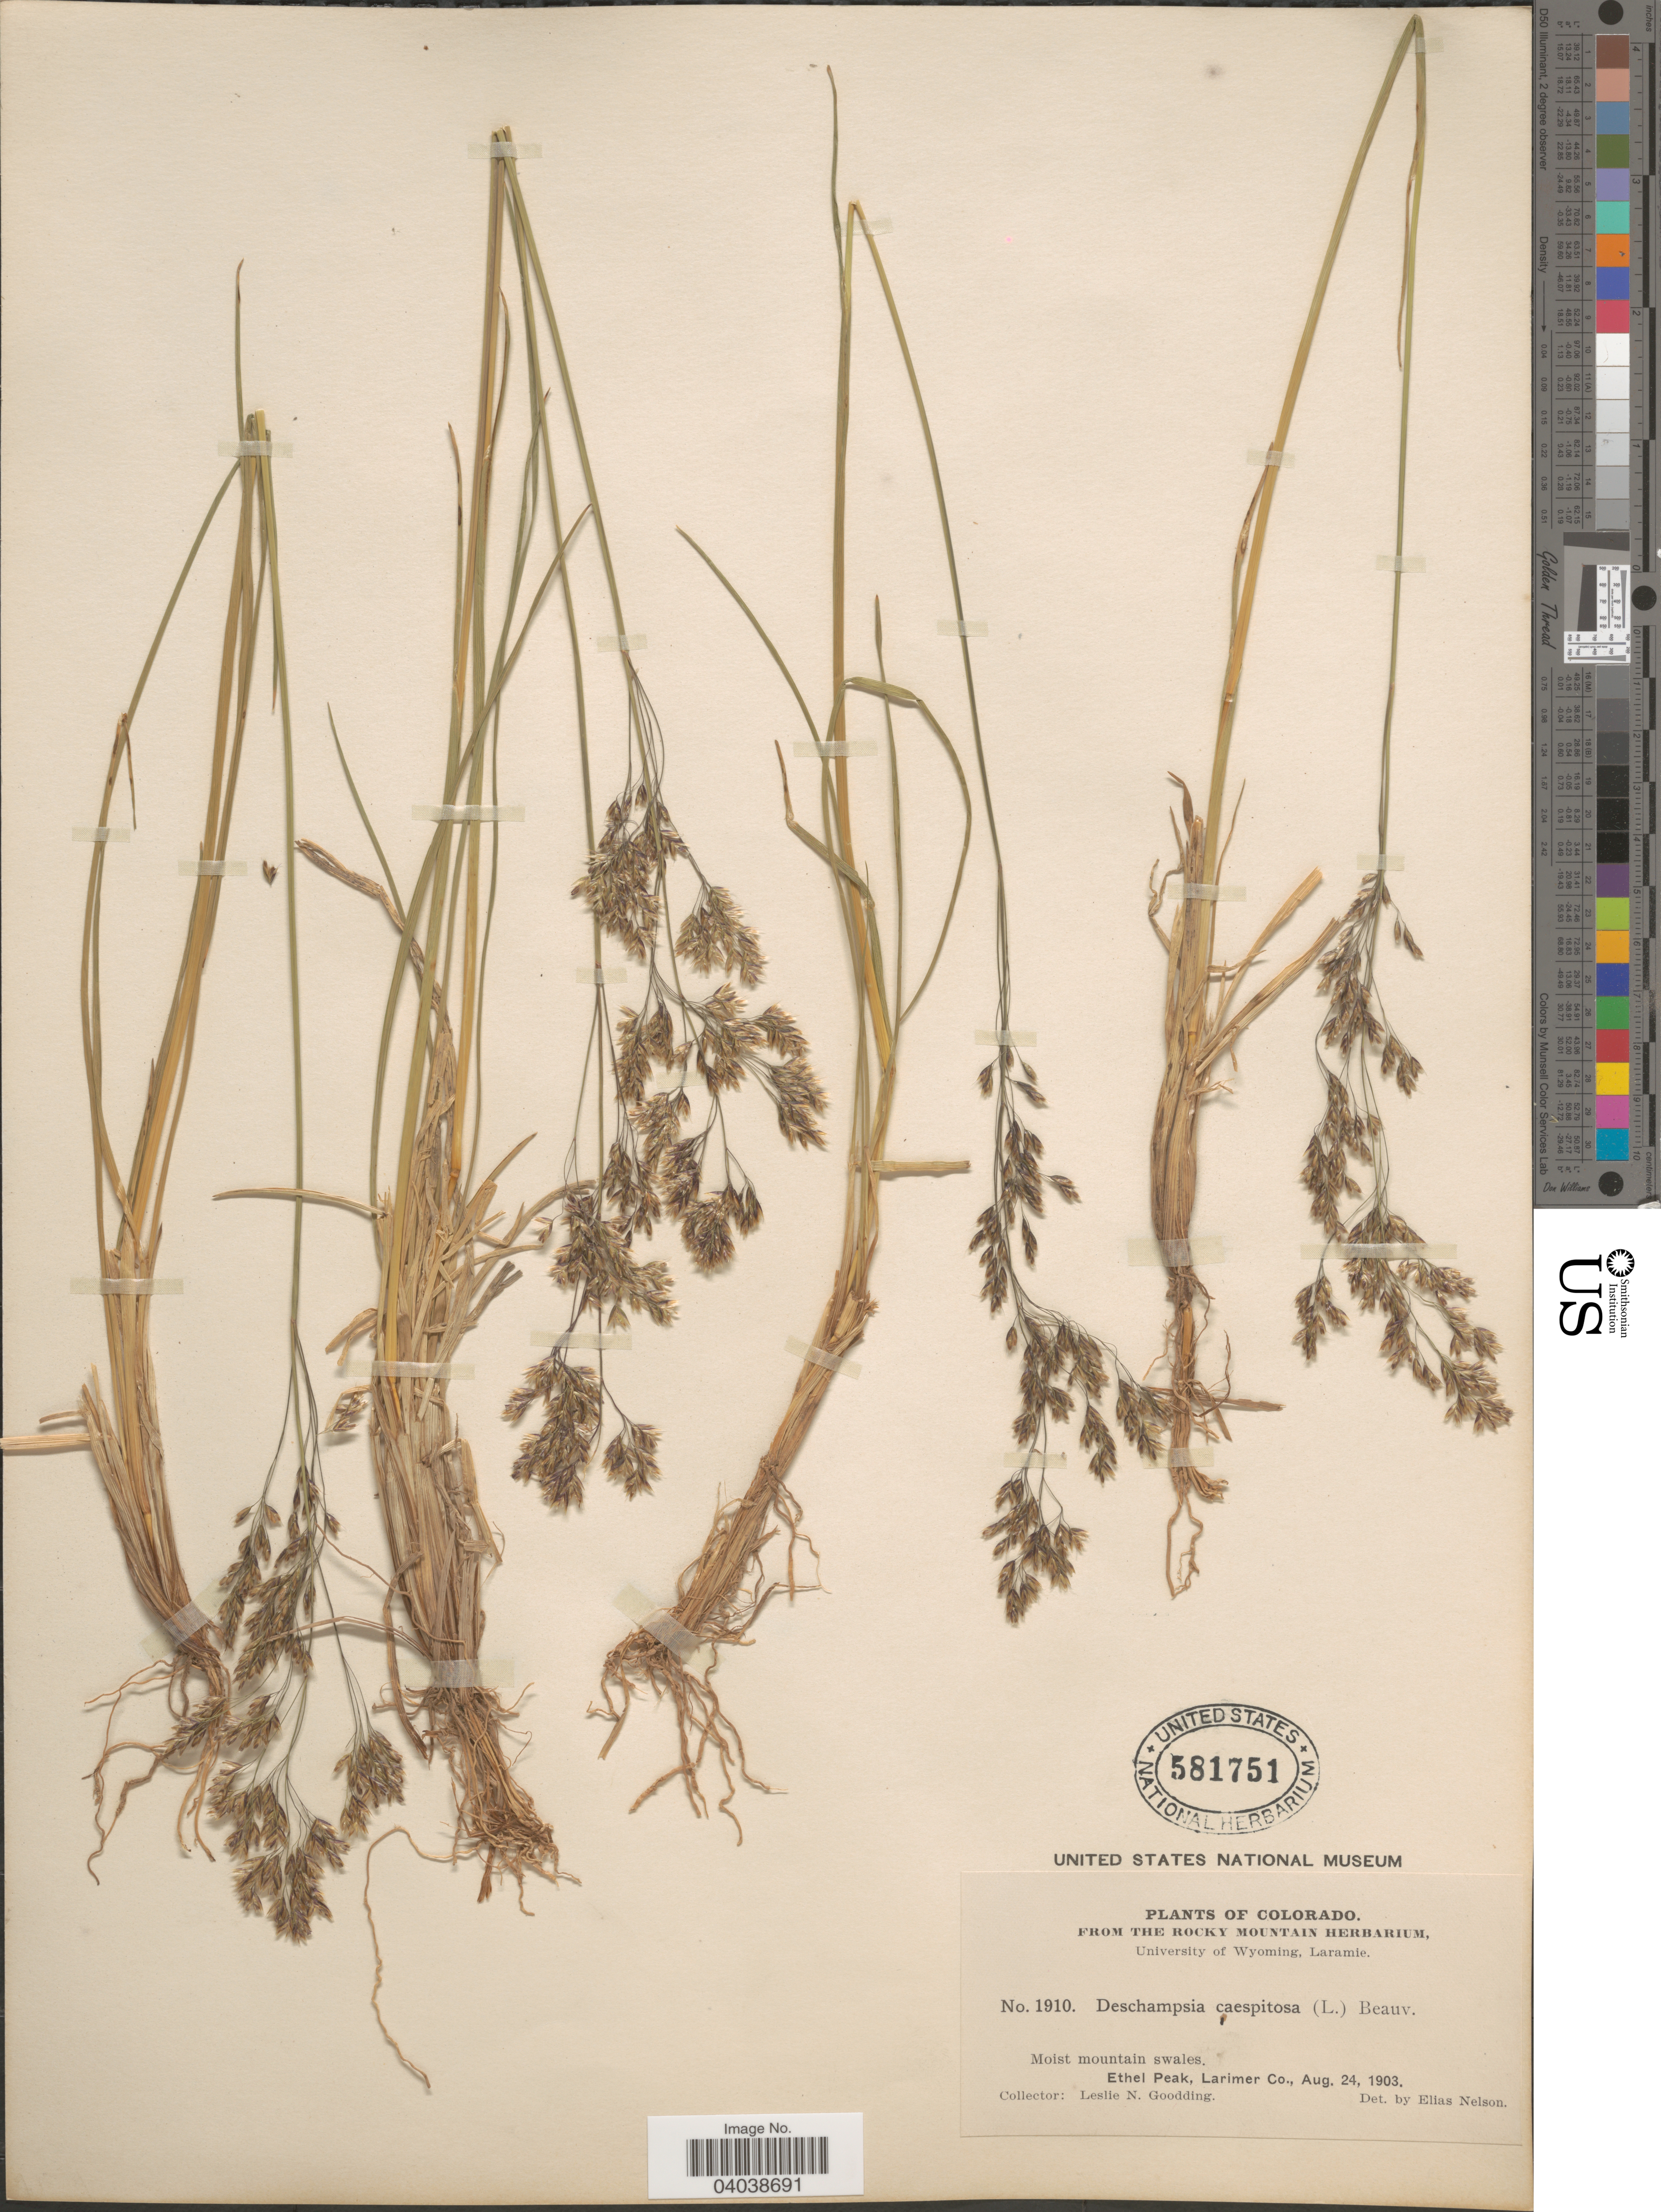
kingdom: Plantae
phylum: Tracheophyta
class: Liliopsida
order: Poales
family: Poaceae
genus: Deschampsia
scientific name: Deschampsia cespitosa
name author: (L.) P. Beauv.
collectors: L. N. Goodding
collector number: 1910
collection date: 1903-08-24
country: United States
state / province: Colorado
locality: Ethel Peak, Larimer Co.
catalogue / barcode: US 581751